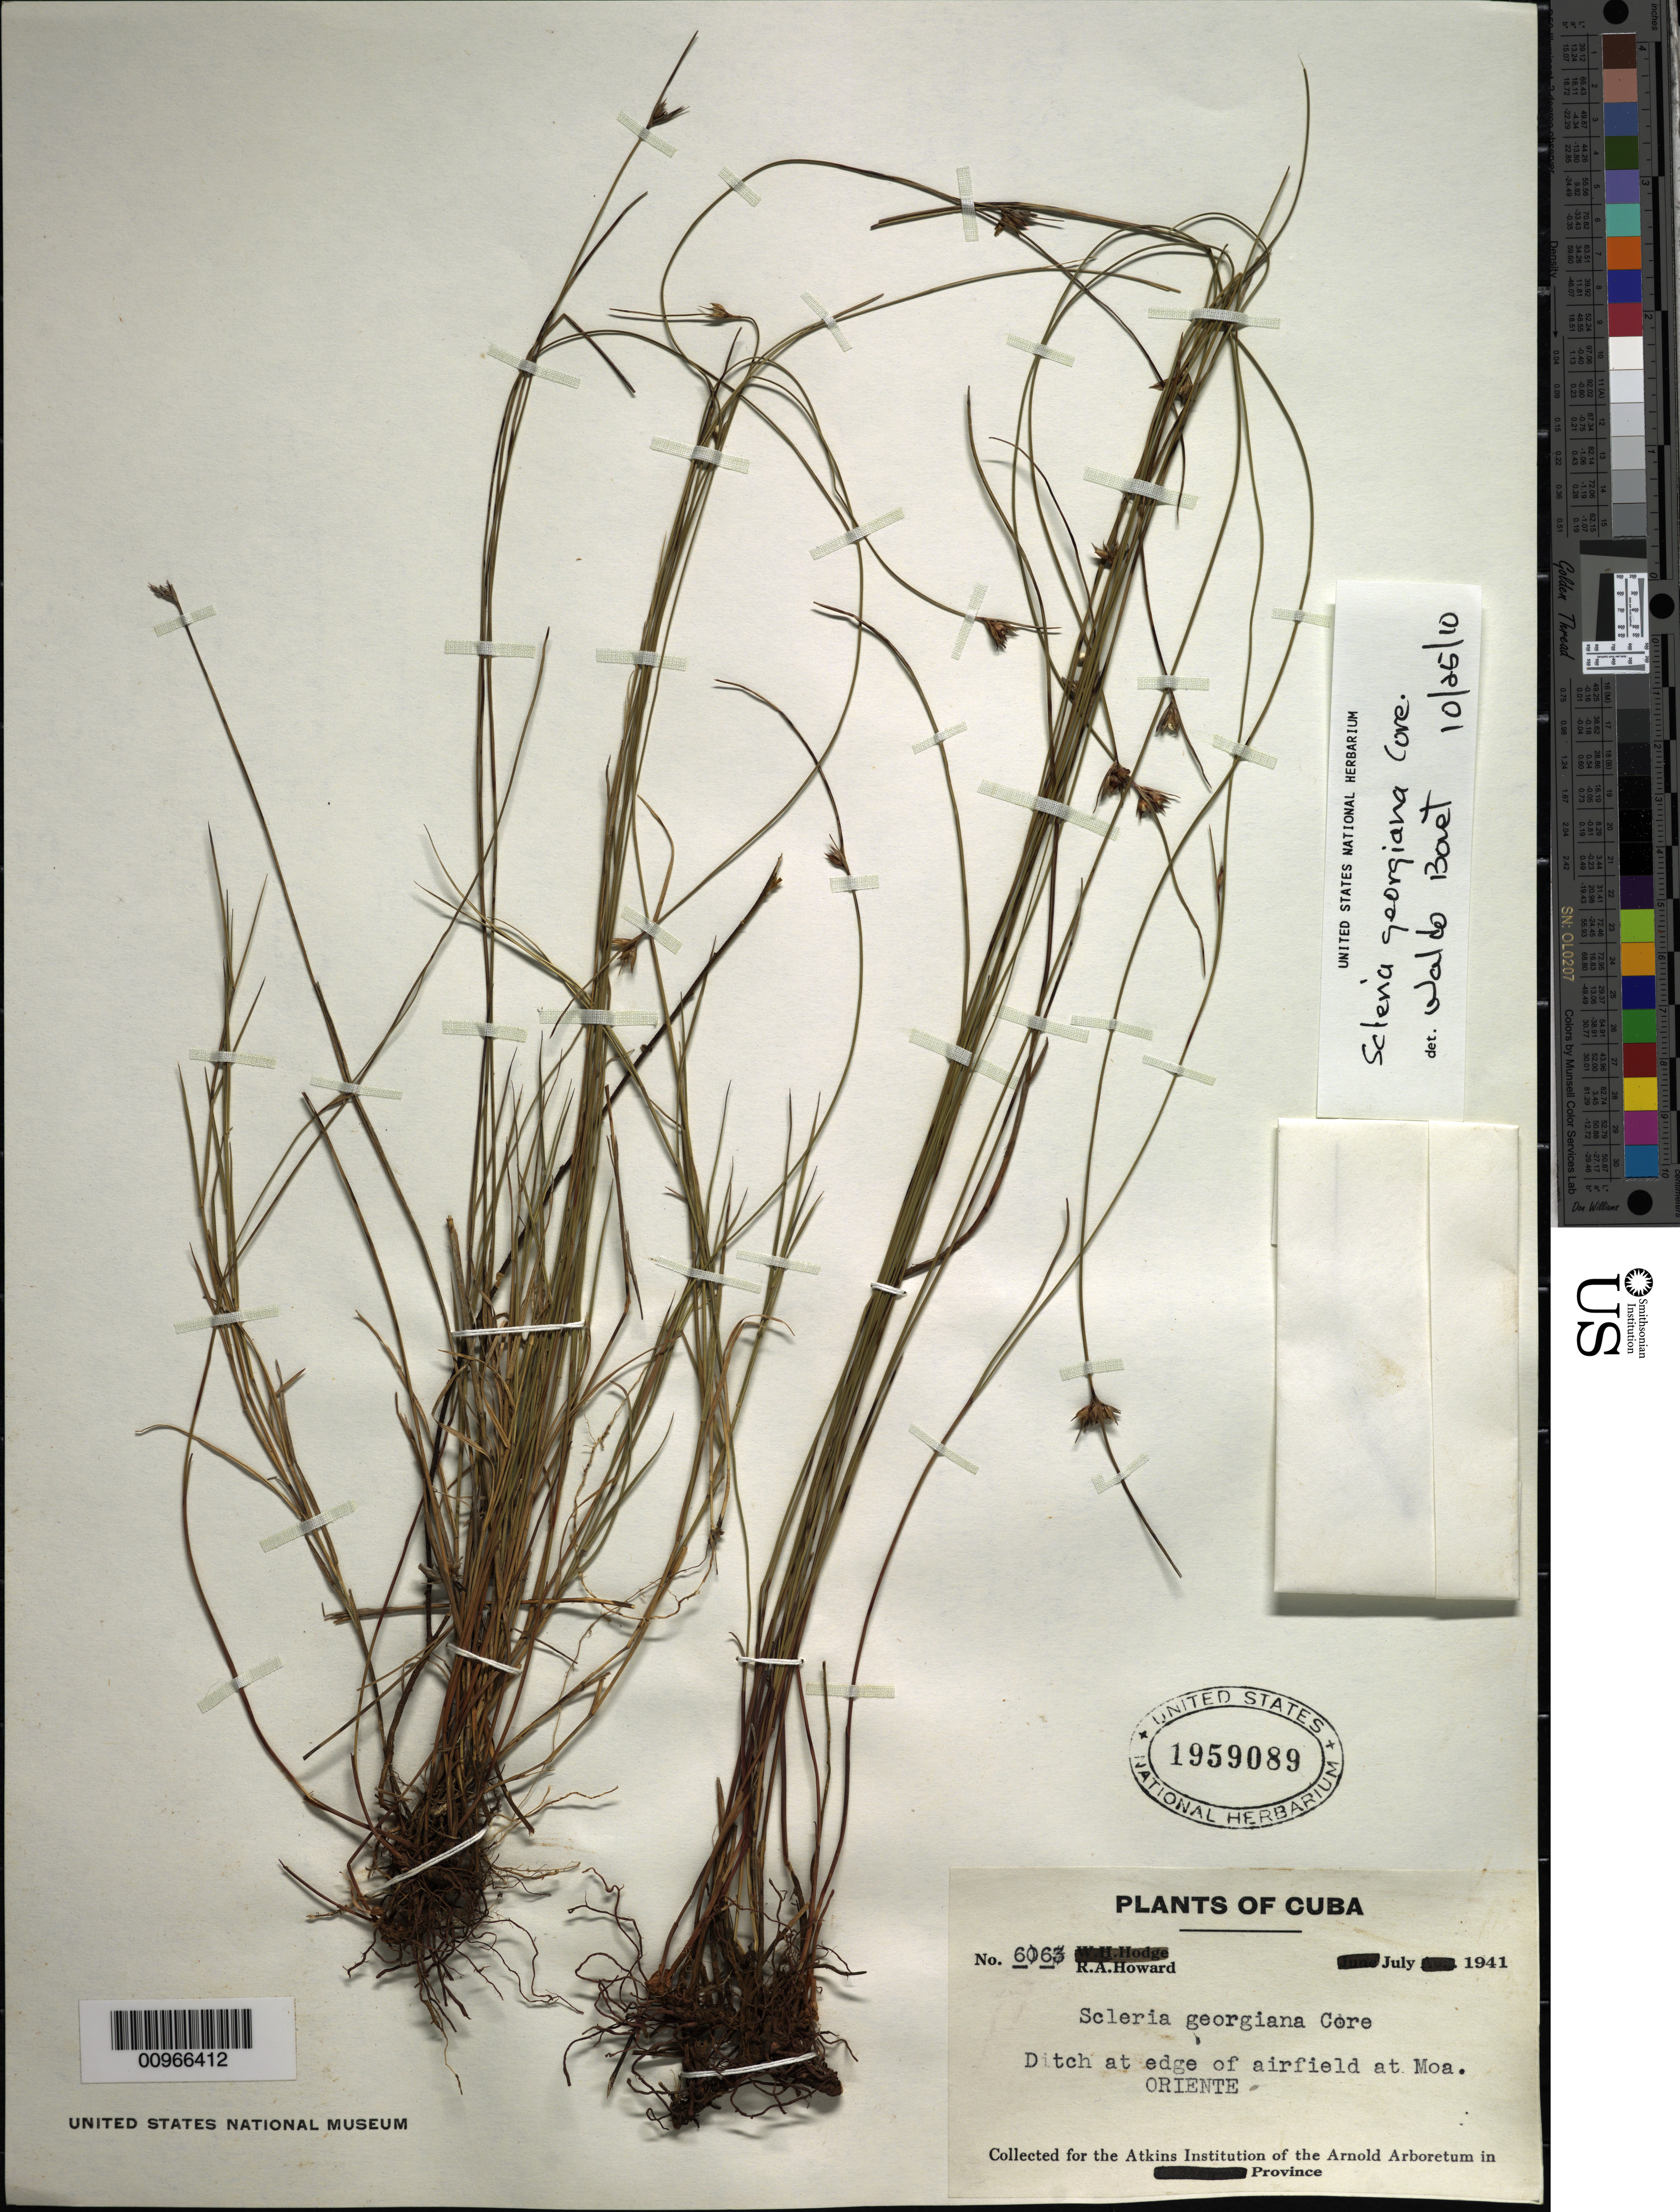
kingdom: Plantae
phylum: Tracheophyta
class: Liliopsida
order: Poales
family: Cyperaceae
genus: Scleria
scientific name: Scleria georgiana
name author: Core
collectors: R. A. Howard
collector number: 6063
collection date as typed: Jul 1941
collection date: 1941-07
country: Cuba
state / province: Holguín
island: Cuba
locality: Near the airfield at Moa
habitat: Ditch at edge of airfield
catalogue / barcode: US 1959089